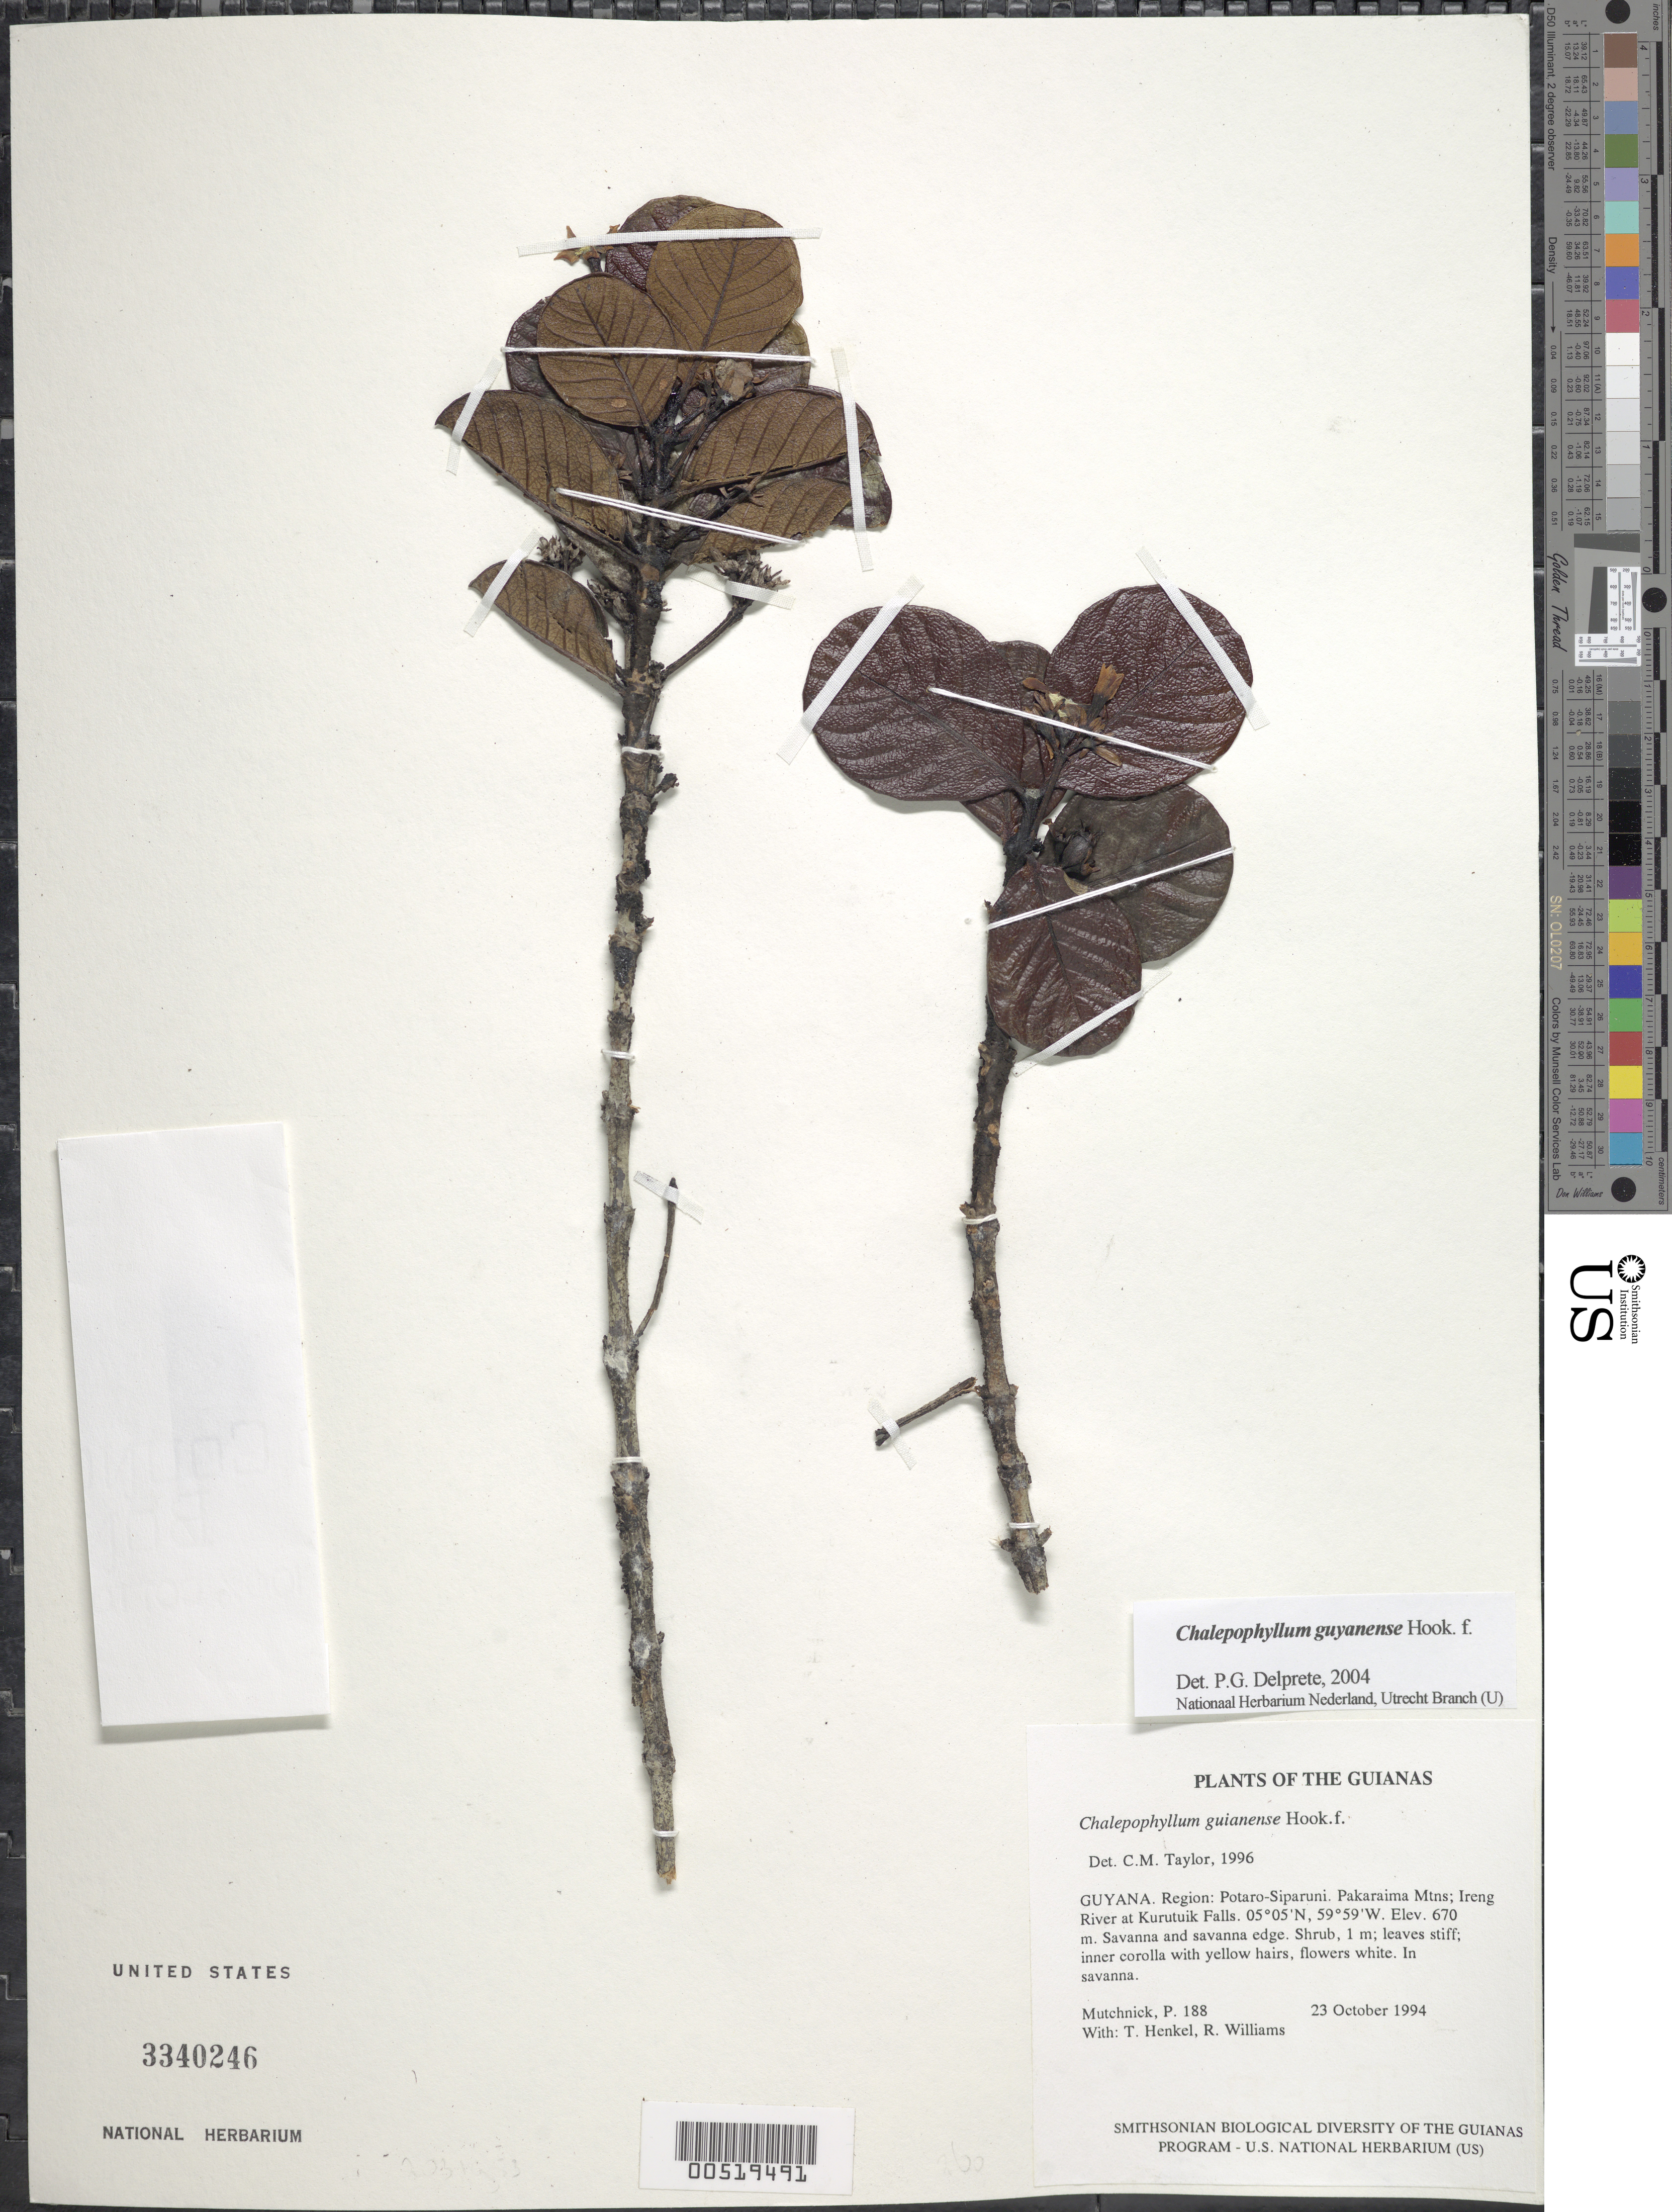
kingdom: Plantae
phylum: Tracheophyta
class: Magnoliopsida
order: Gentianales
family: Rubiaceae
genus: Chalepophyllum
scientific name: Chalepophyllum guianense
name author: Hook. f.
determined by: Taylor, Charlotte M.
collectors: P. Mutchnick, T. Henkel & R. Williams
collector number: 188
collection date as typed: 23 October 1994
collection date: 1994-10-23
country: Guyana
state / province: Potaro-Siparuni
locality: Pakaraima Mtns; Ireng River at Kurutuik Falls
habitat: Savanna and savanna edge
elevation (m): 670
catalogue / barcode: US 3340246